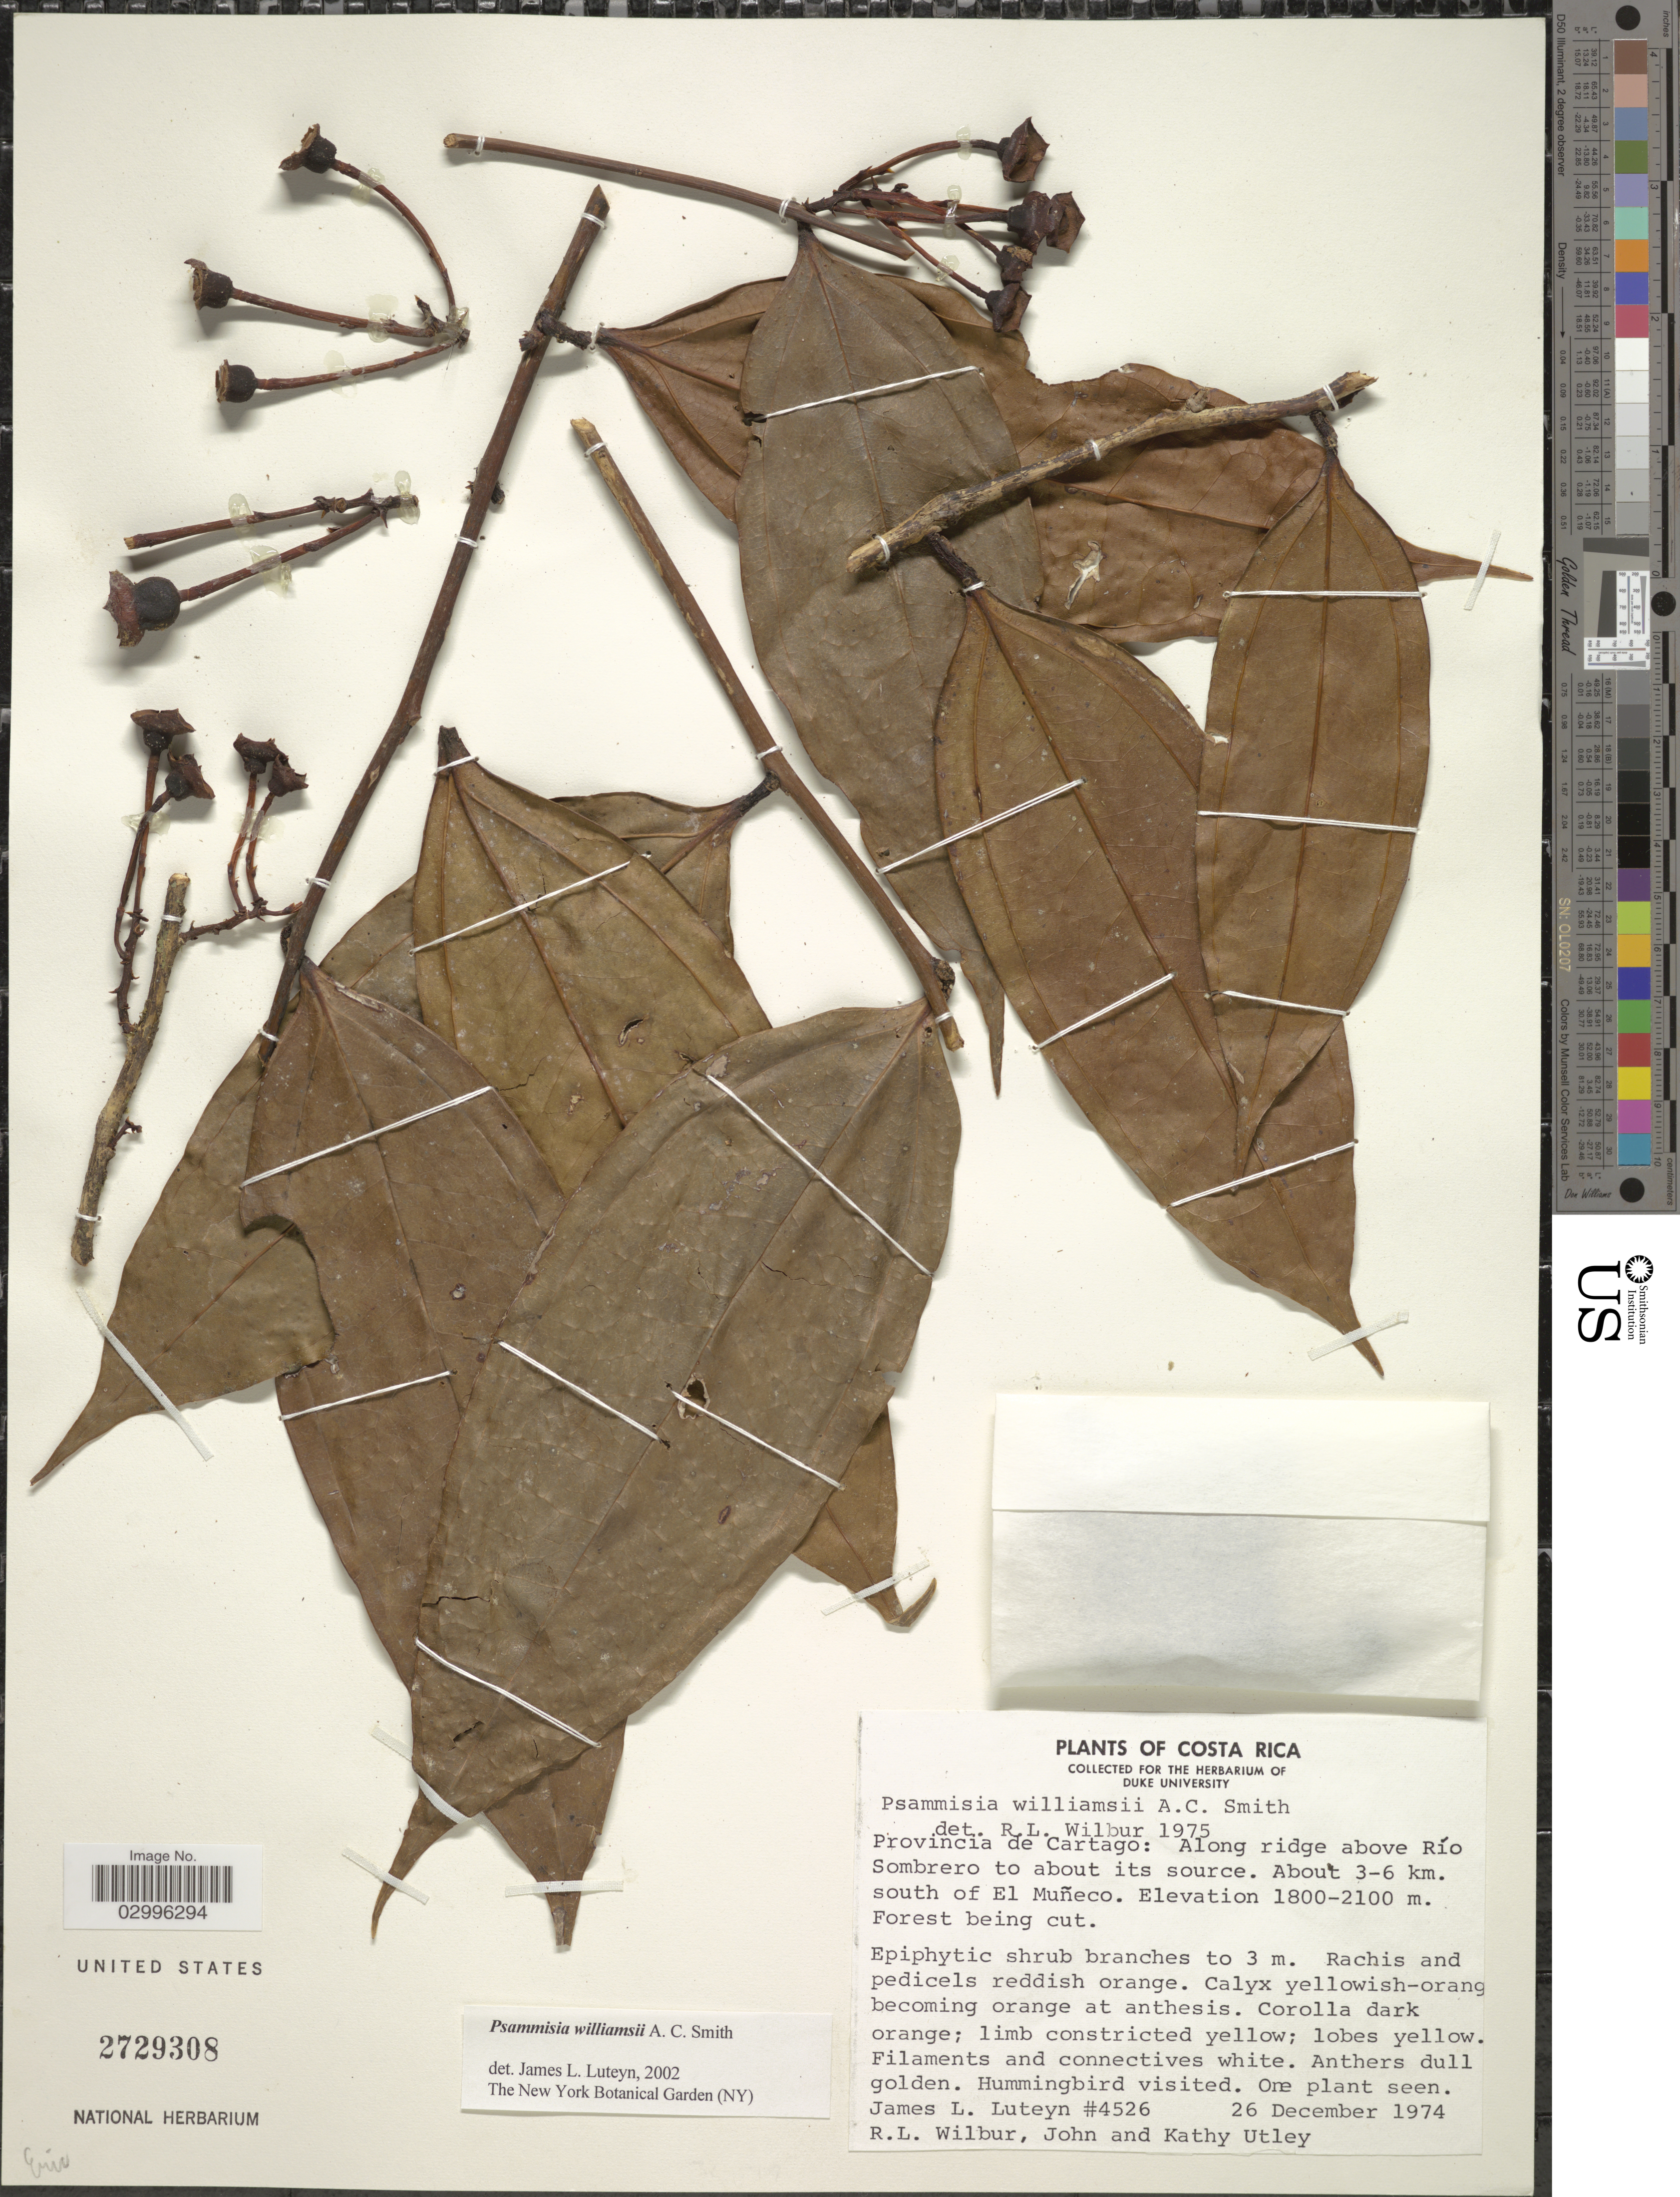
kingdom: Plantae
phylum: Tracheophyta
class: Magnoliopsida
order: Ericales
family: Ericaceae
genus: Psammisia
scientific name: Psammisia williamsii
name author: A.C. Sm.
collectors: R. L. Wilbur, J. F. Utley & K. Burt-Utley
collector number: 4526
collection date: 1974-12-26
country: Costa Rica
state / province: Cartago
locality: Along ridge above Río Sombrero of El Muñeco.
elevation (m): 1800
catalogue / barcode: US 2729308